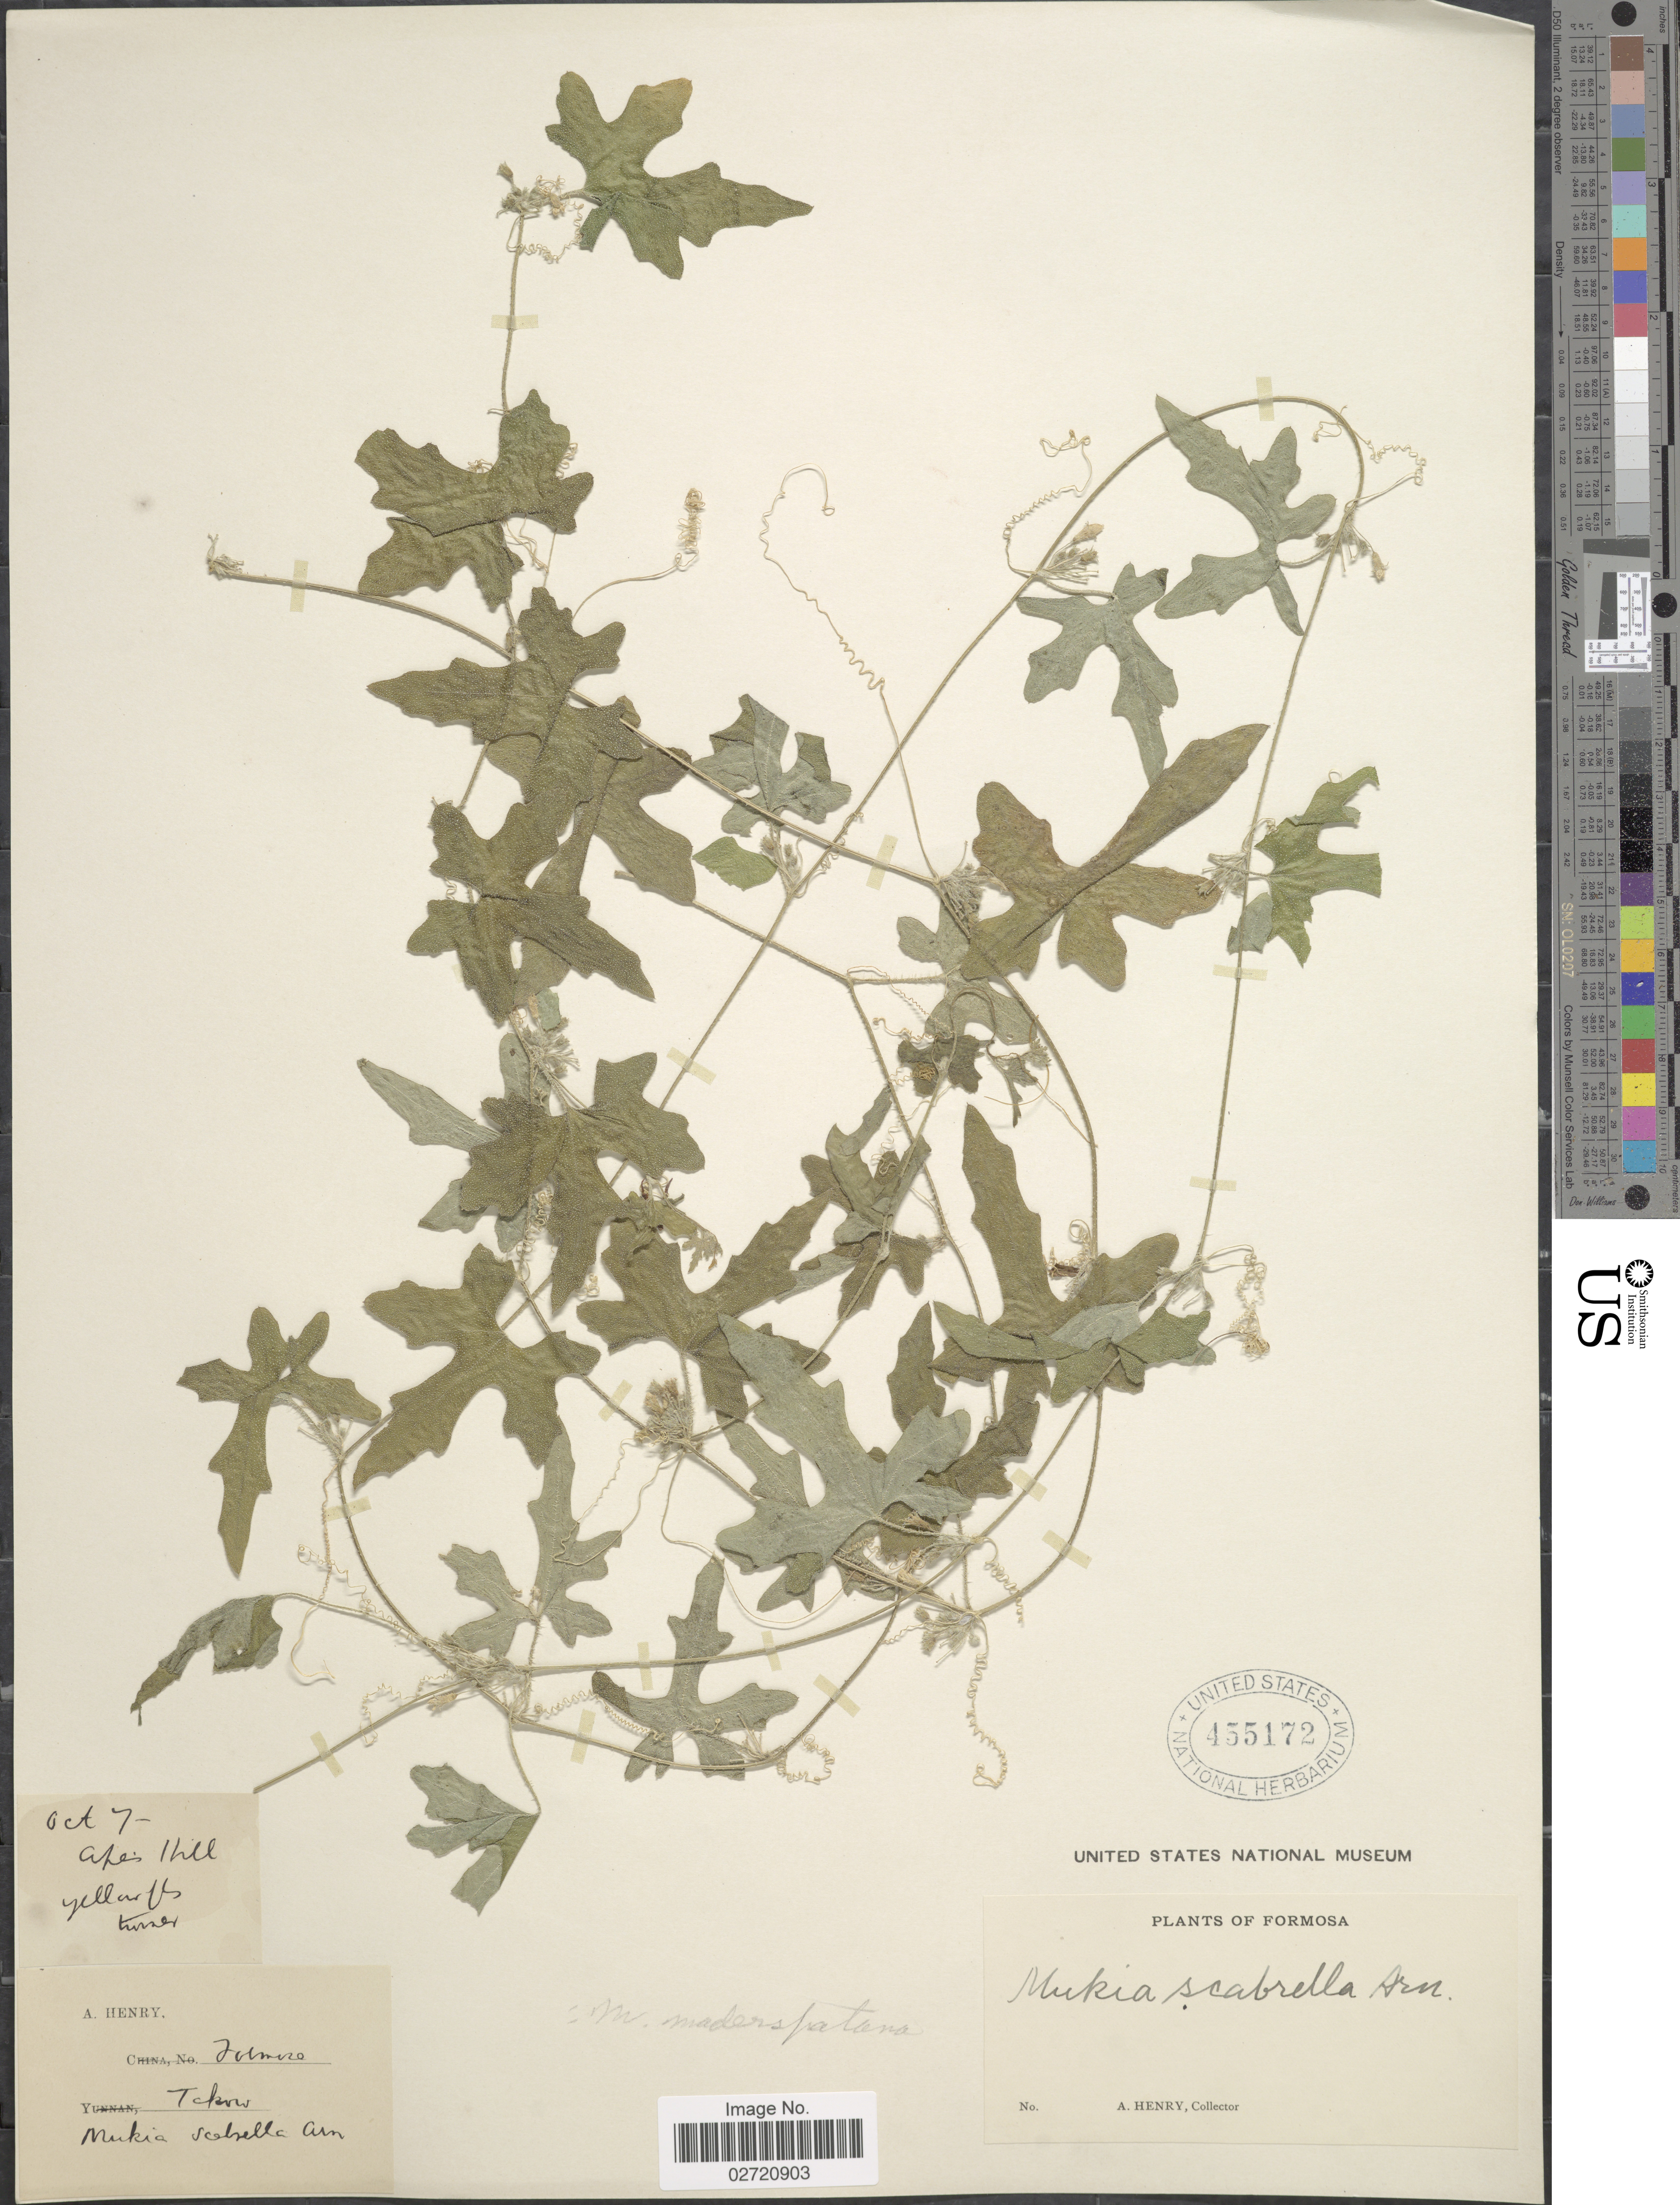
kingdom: Plantae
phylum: Tracheophyta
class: Magnoliopsida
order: Cucurbitales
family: Cucurbitaceae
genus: Cucumis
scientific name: Cucumis maderaspatanus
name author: L.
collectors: A. Henry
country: Taiwan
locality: Formosa, Takow, Apes Hill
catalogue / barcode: US 455172